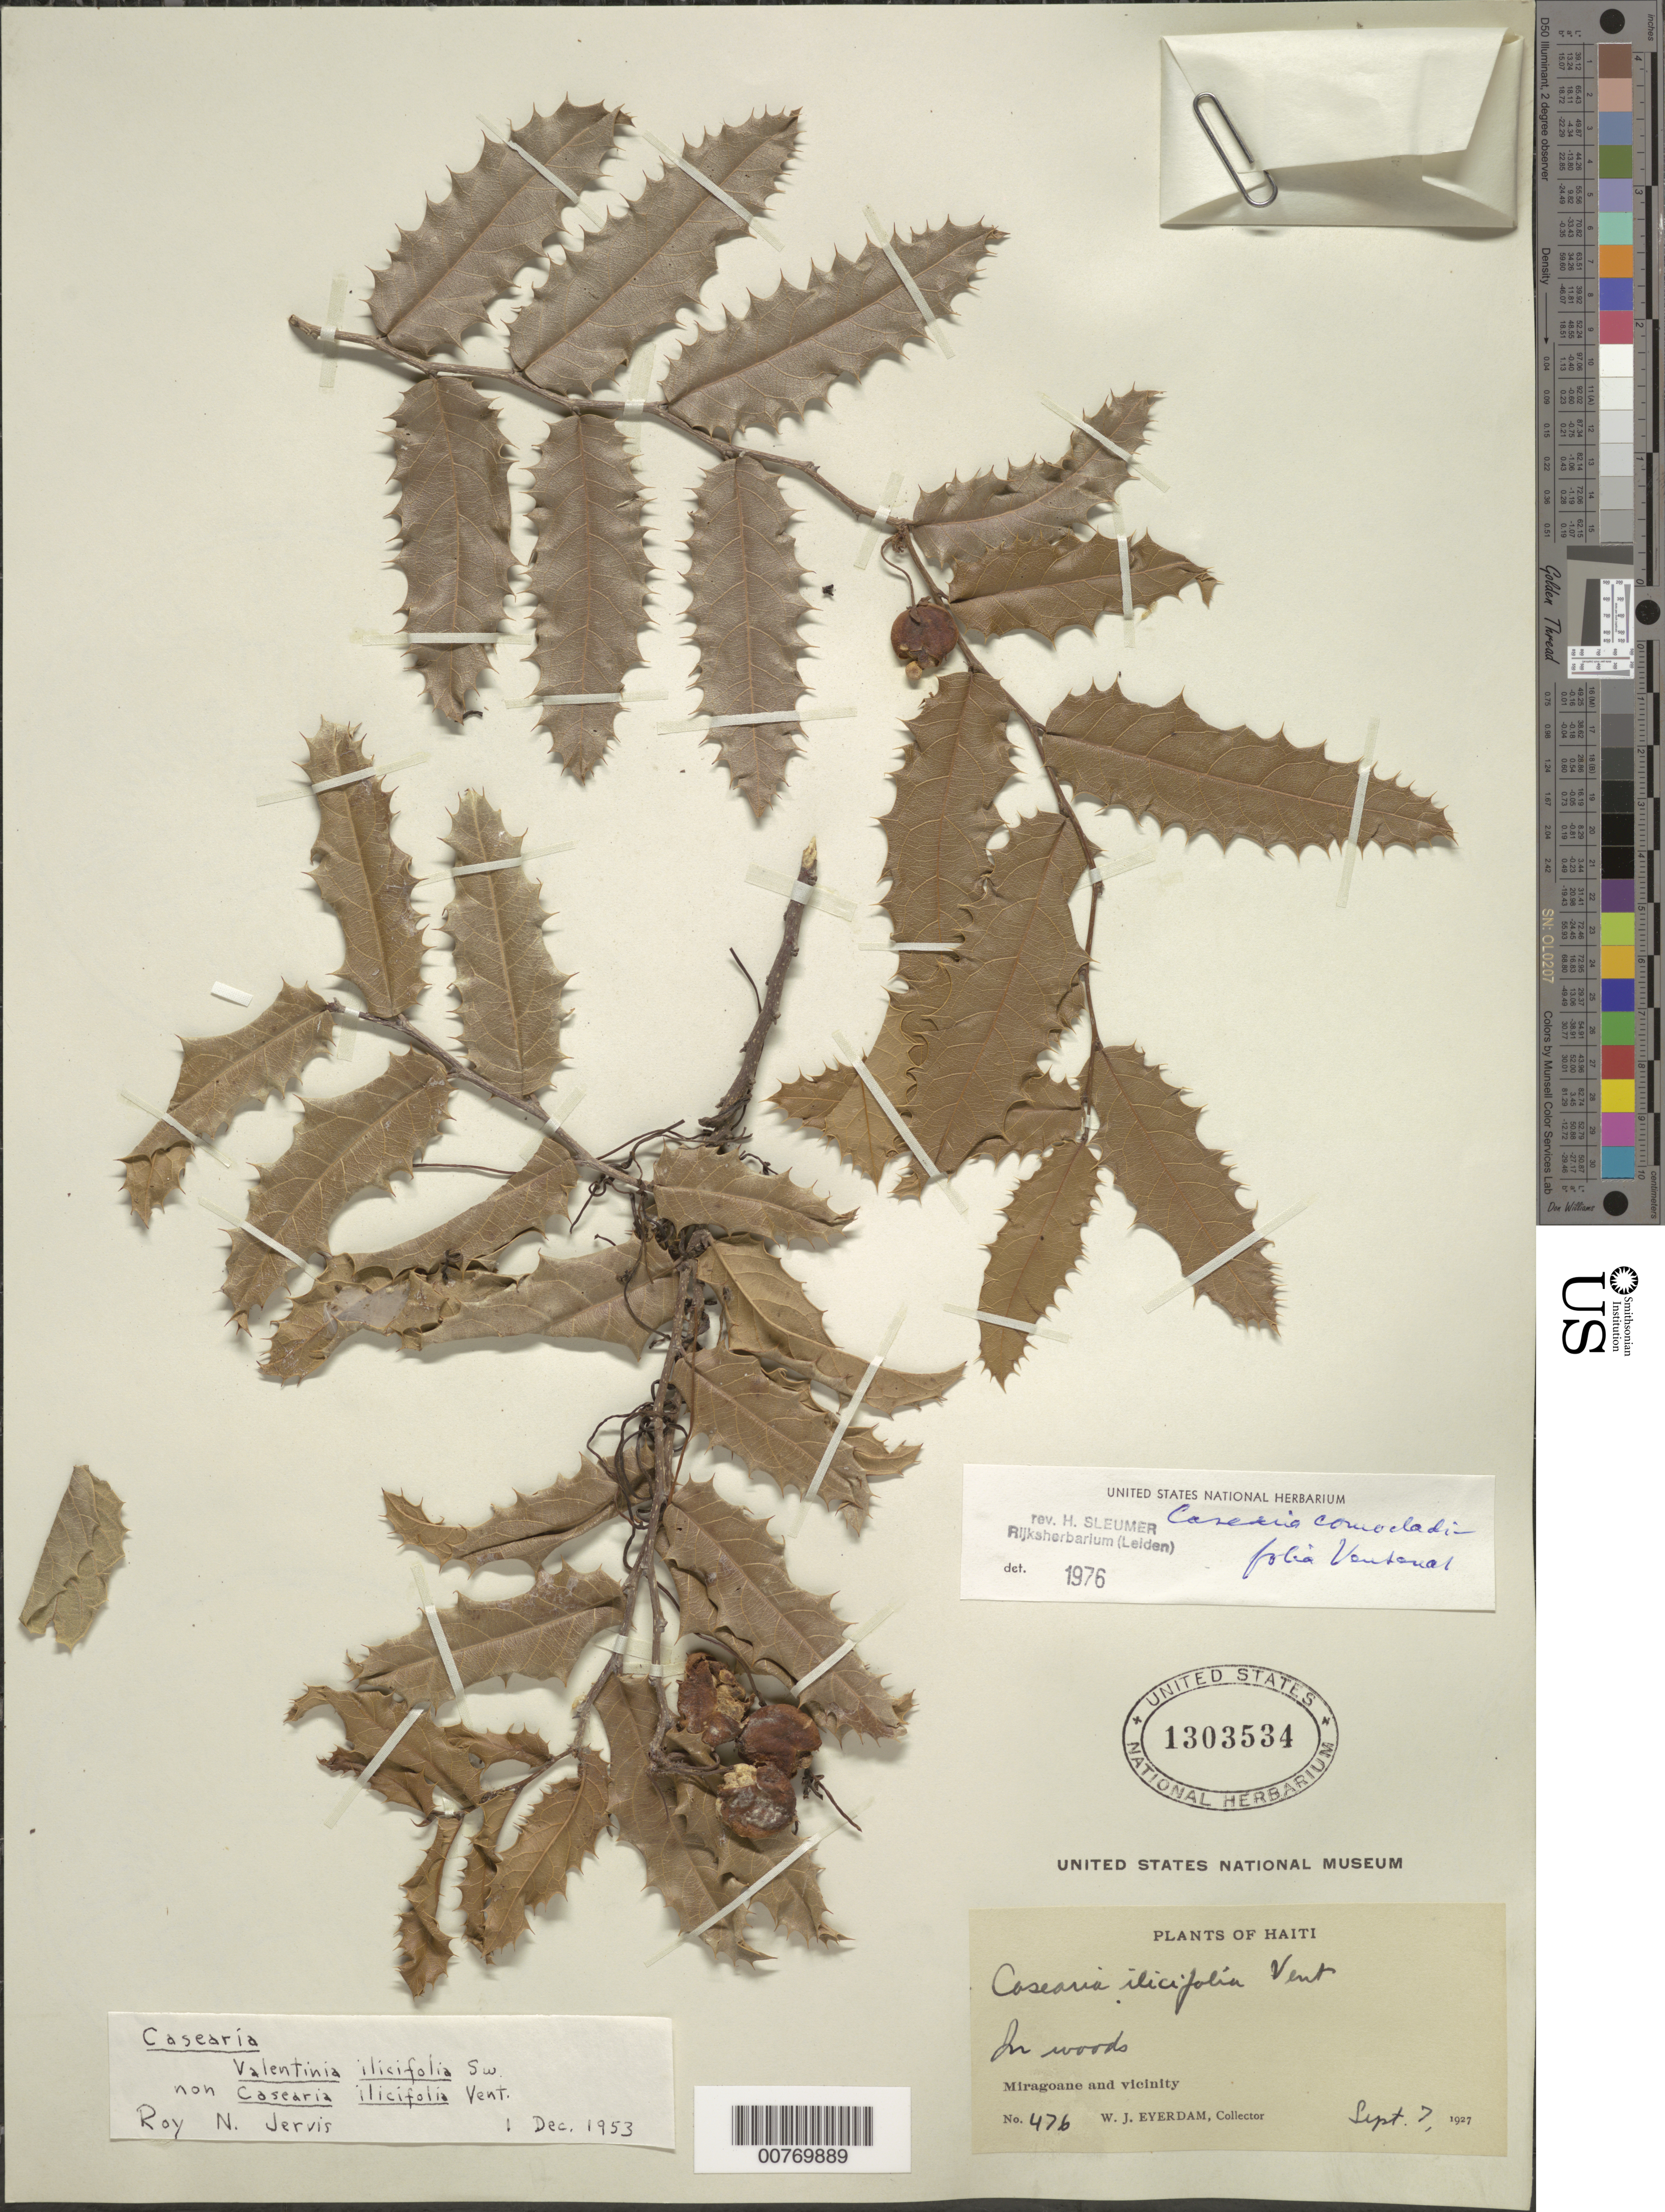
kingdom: Plantae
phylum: Tracheophyta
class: Magnoliopsida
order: Malpighiales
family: Salicaceae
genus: Casearia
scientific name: Casearia comocladifolia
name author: Vent.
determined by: Sleumer, H. O.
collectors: W. J. Eyerdam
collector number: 476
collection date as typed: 07 Sep 1927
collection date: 1927-09-07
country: Haiti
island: Hispaniola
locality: Miragoane and vicinity.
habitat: In woods.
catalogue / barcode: US 1303534